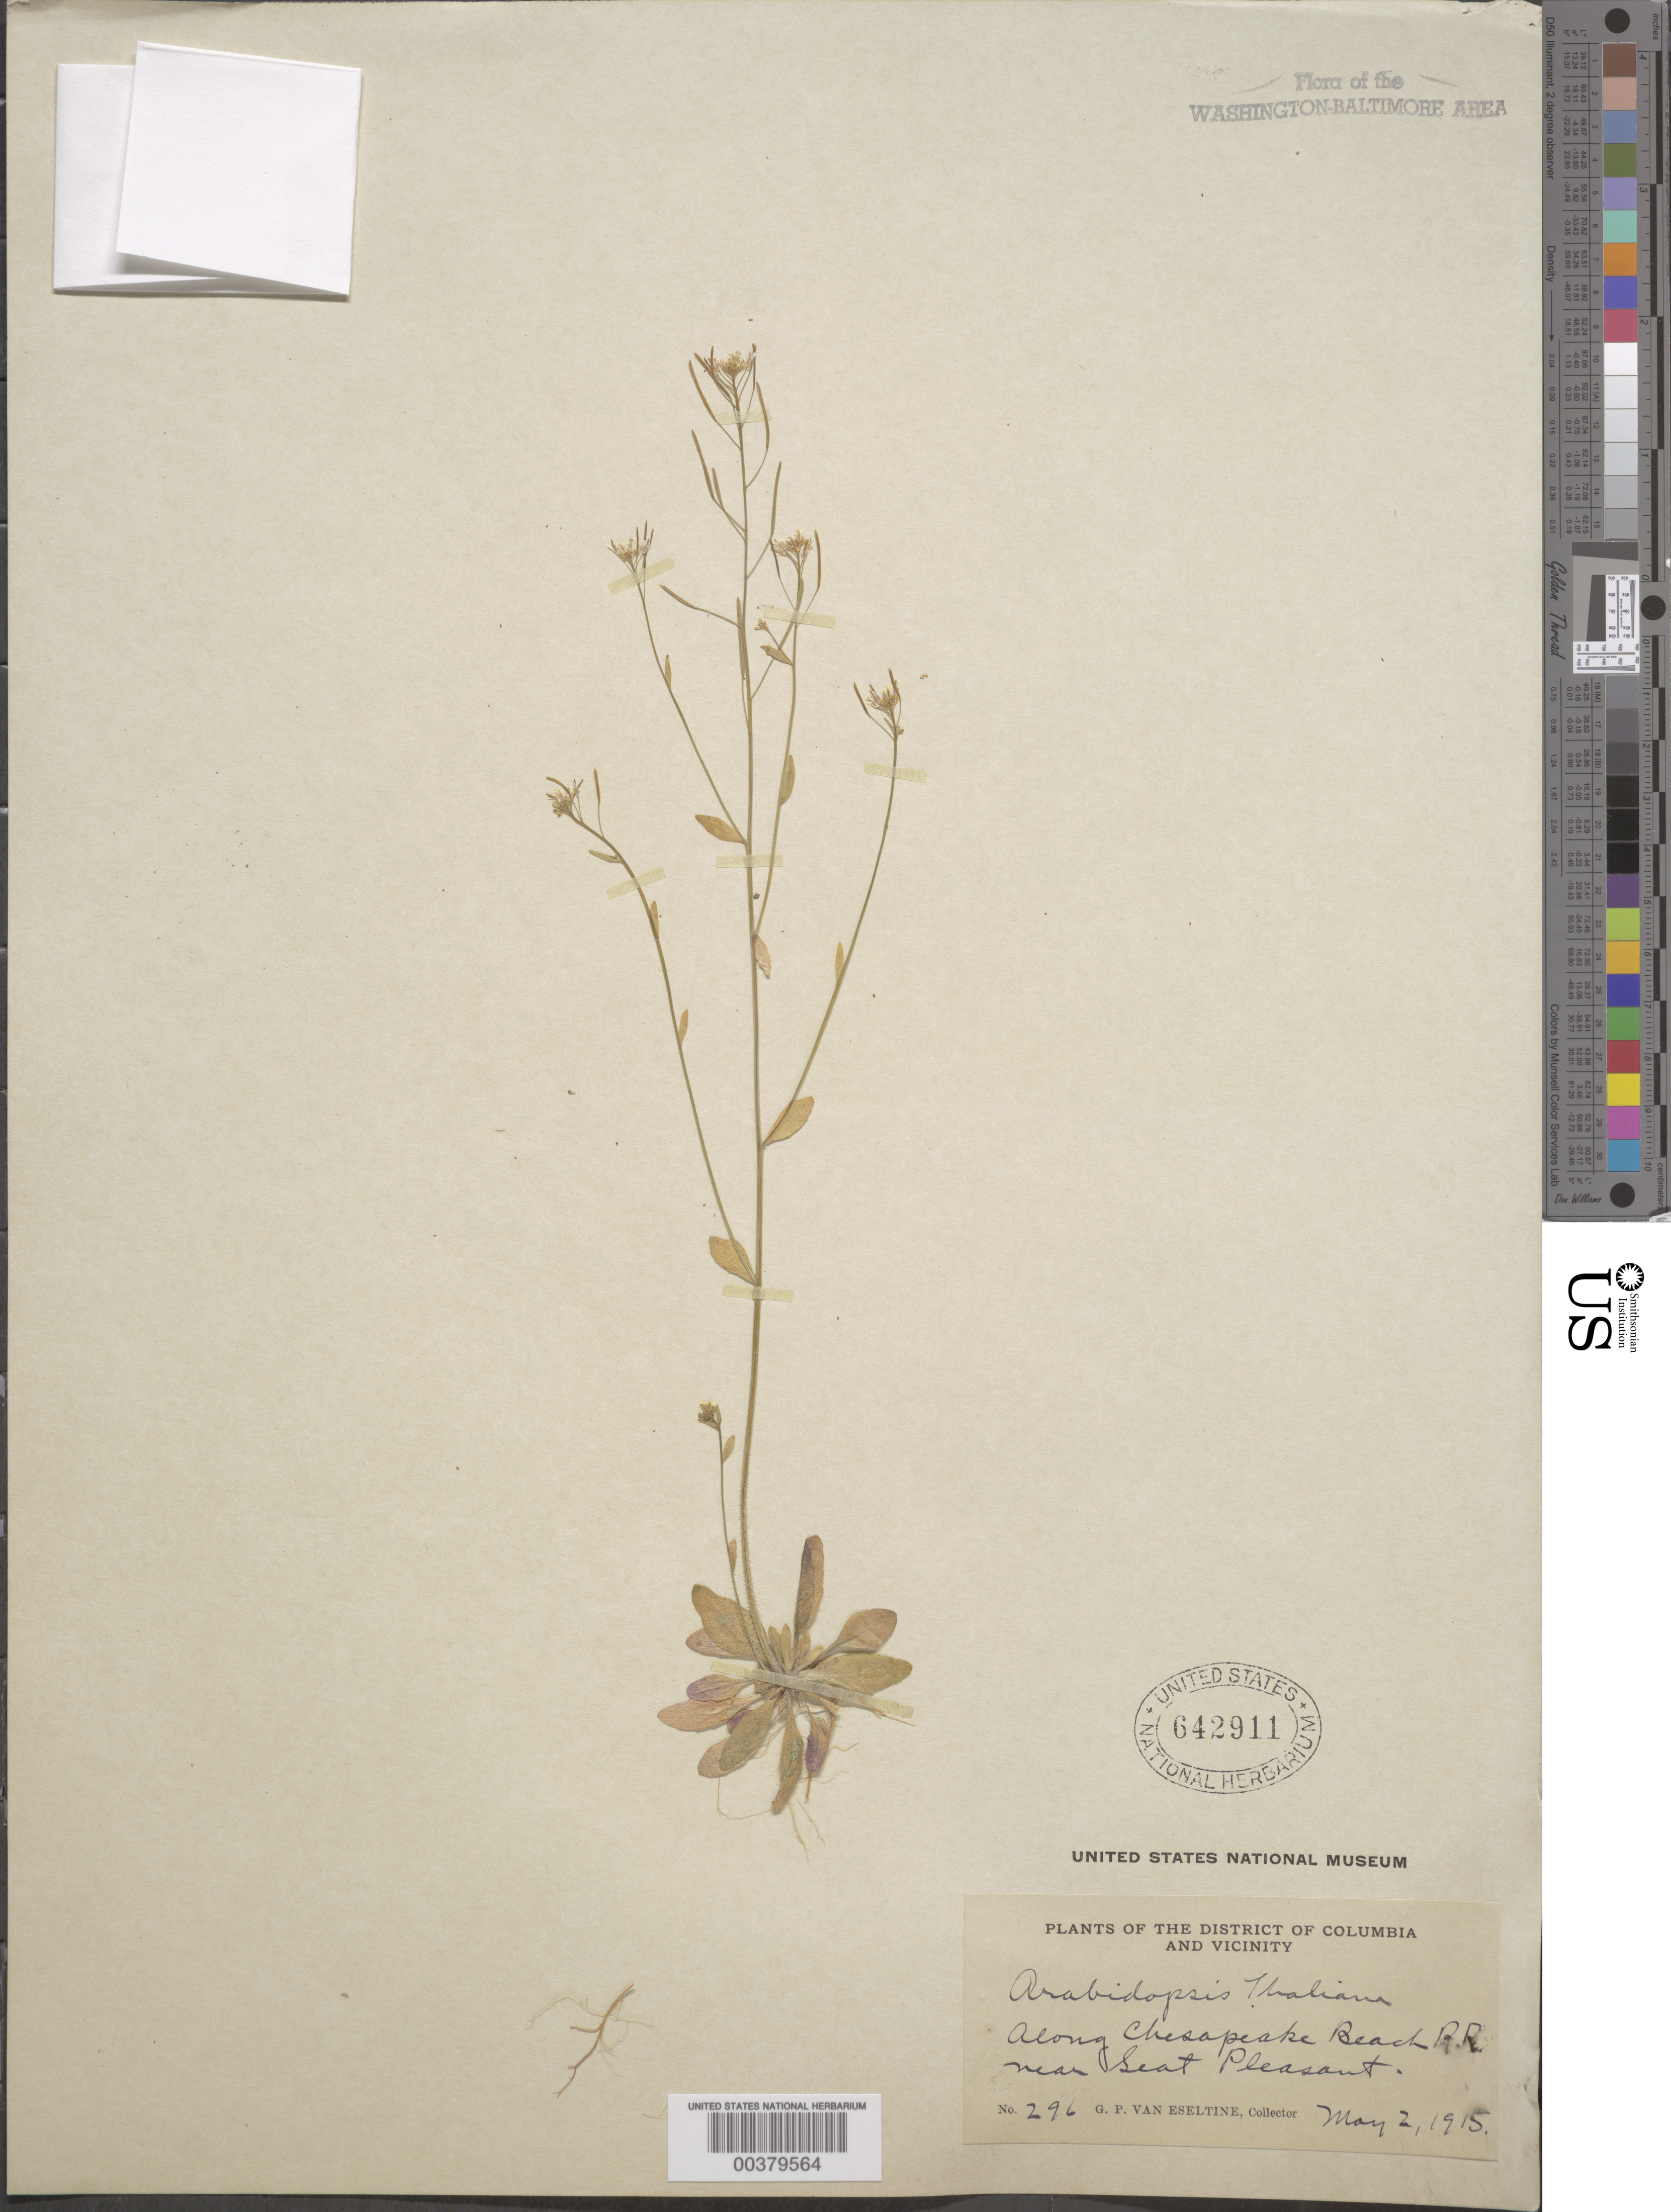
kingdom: Plantae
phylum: Tracheophyta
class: Magnoliopsida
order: Brassicales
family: Brassicaceae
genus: Arabidopsis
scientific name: Arabidopsis thaliana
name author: (L.) Heynh.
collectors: G. P. Van Eseltine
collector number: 296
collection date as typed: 02 May 1915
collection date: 1915-05-02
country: United States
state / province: Maryland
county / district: Calvert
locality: Chesapeake Beach Railroad, near Seat Pleasant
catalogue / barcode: US 642911